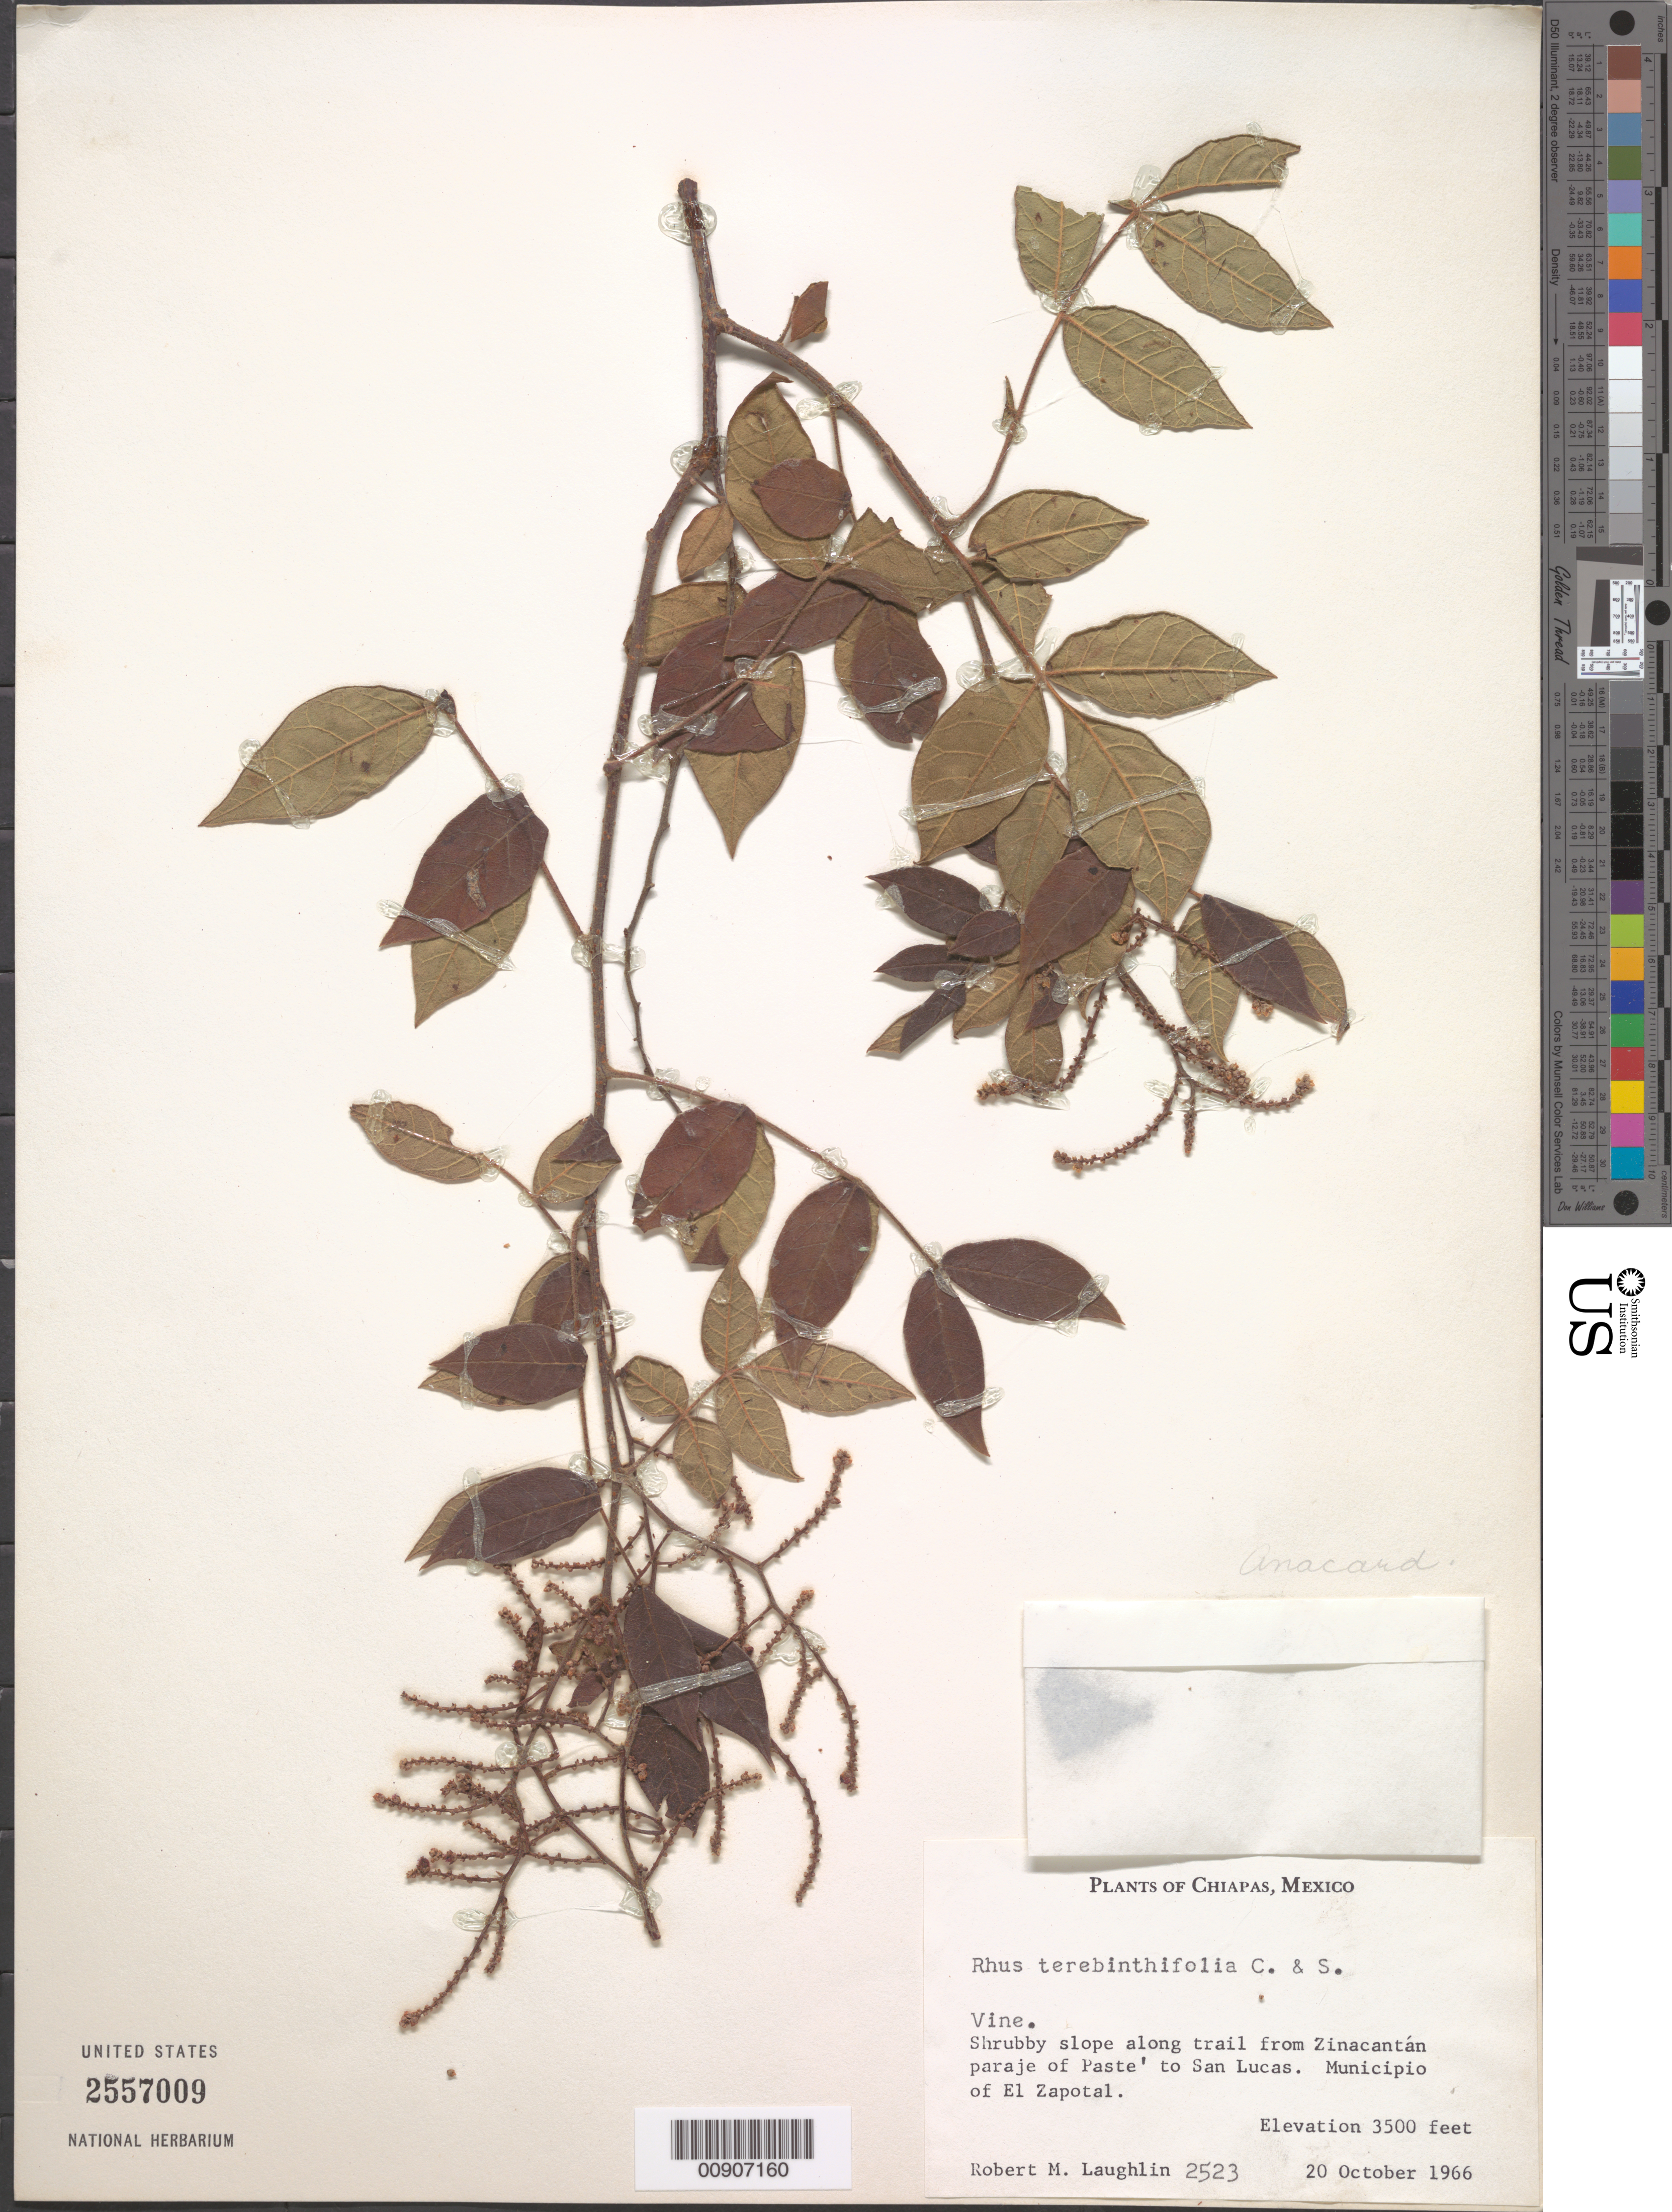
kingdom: Plantae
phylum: Tracheophyta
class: Magnoliopsida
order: Sapindales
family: Anacardiaceae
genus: Rhus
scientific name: Rhus terebinthifolia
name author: Schltdl. & Cham.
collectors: R. M. Laughlin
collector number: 2523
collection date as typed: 20 Oct 1966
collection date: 1966-10-20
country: Mexico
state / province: Chiapas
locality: Along trail from Zinacantán paraje of Paste' to San Lucas. Municipio El Zapotal, Chiapas.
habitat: Shrubby slope.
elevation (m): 1067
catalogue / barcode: US 2557009